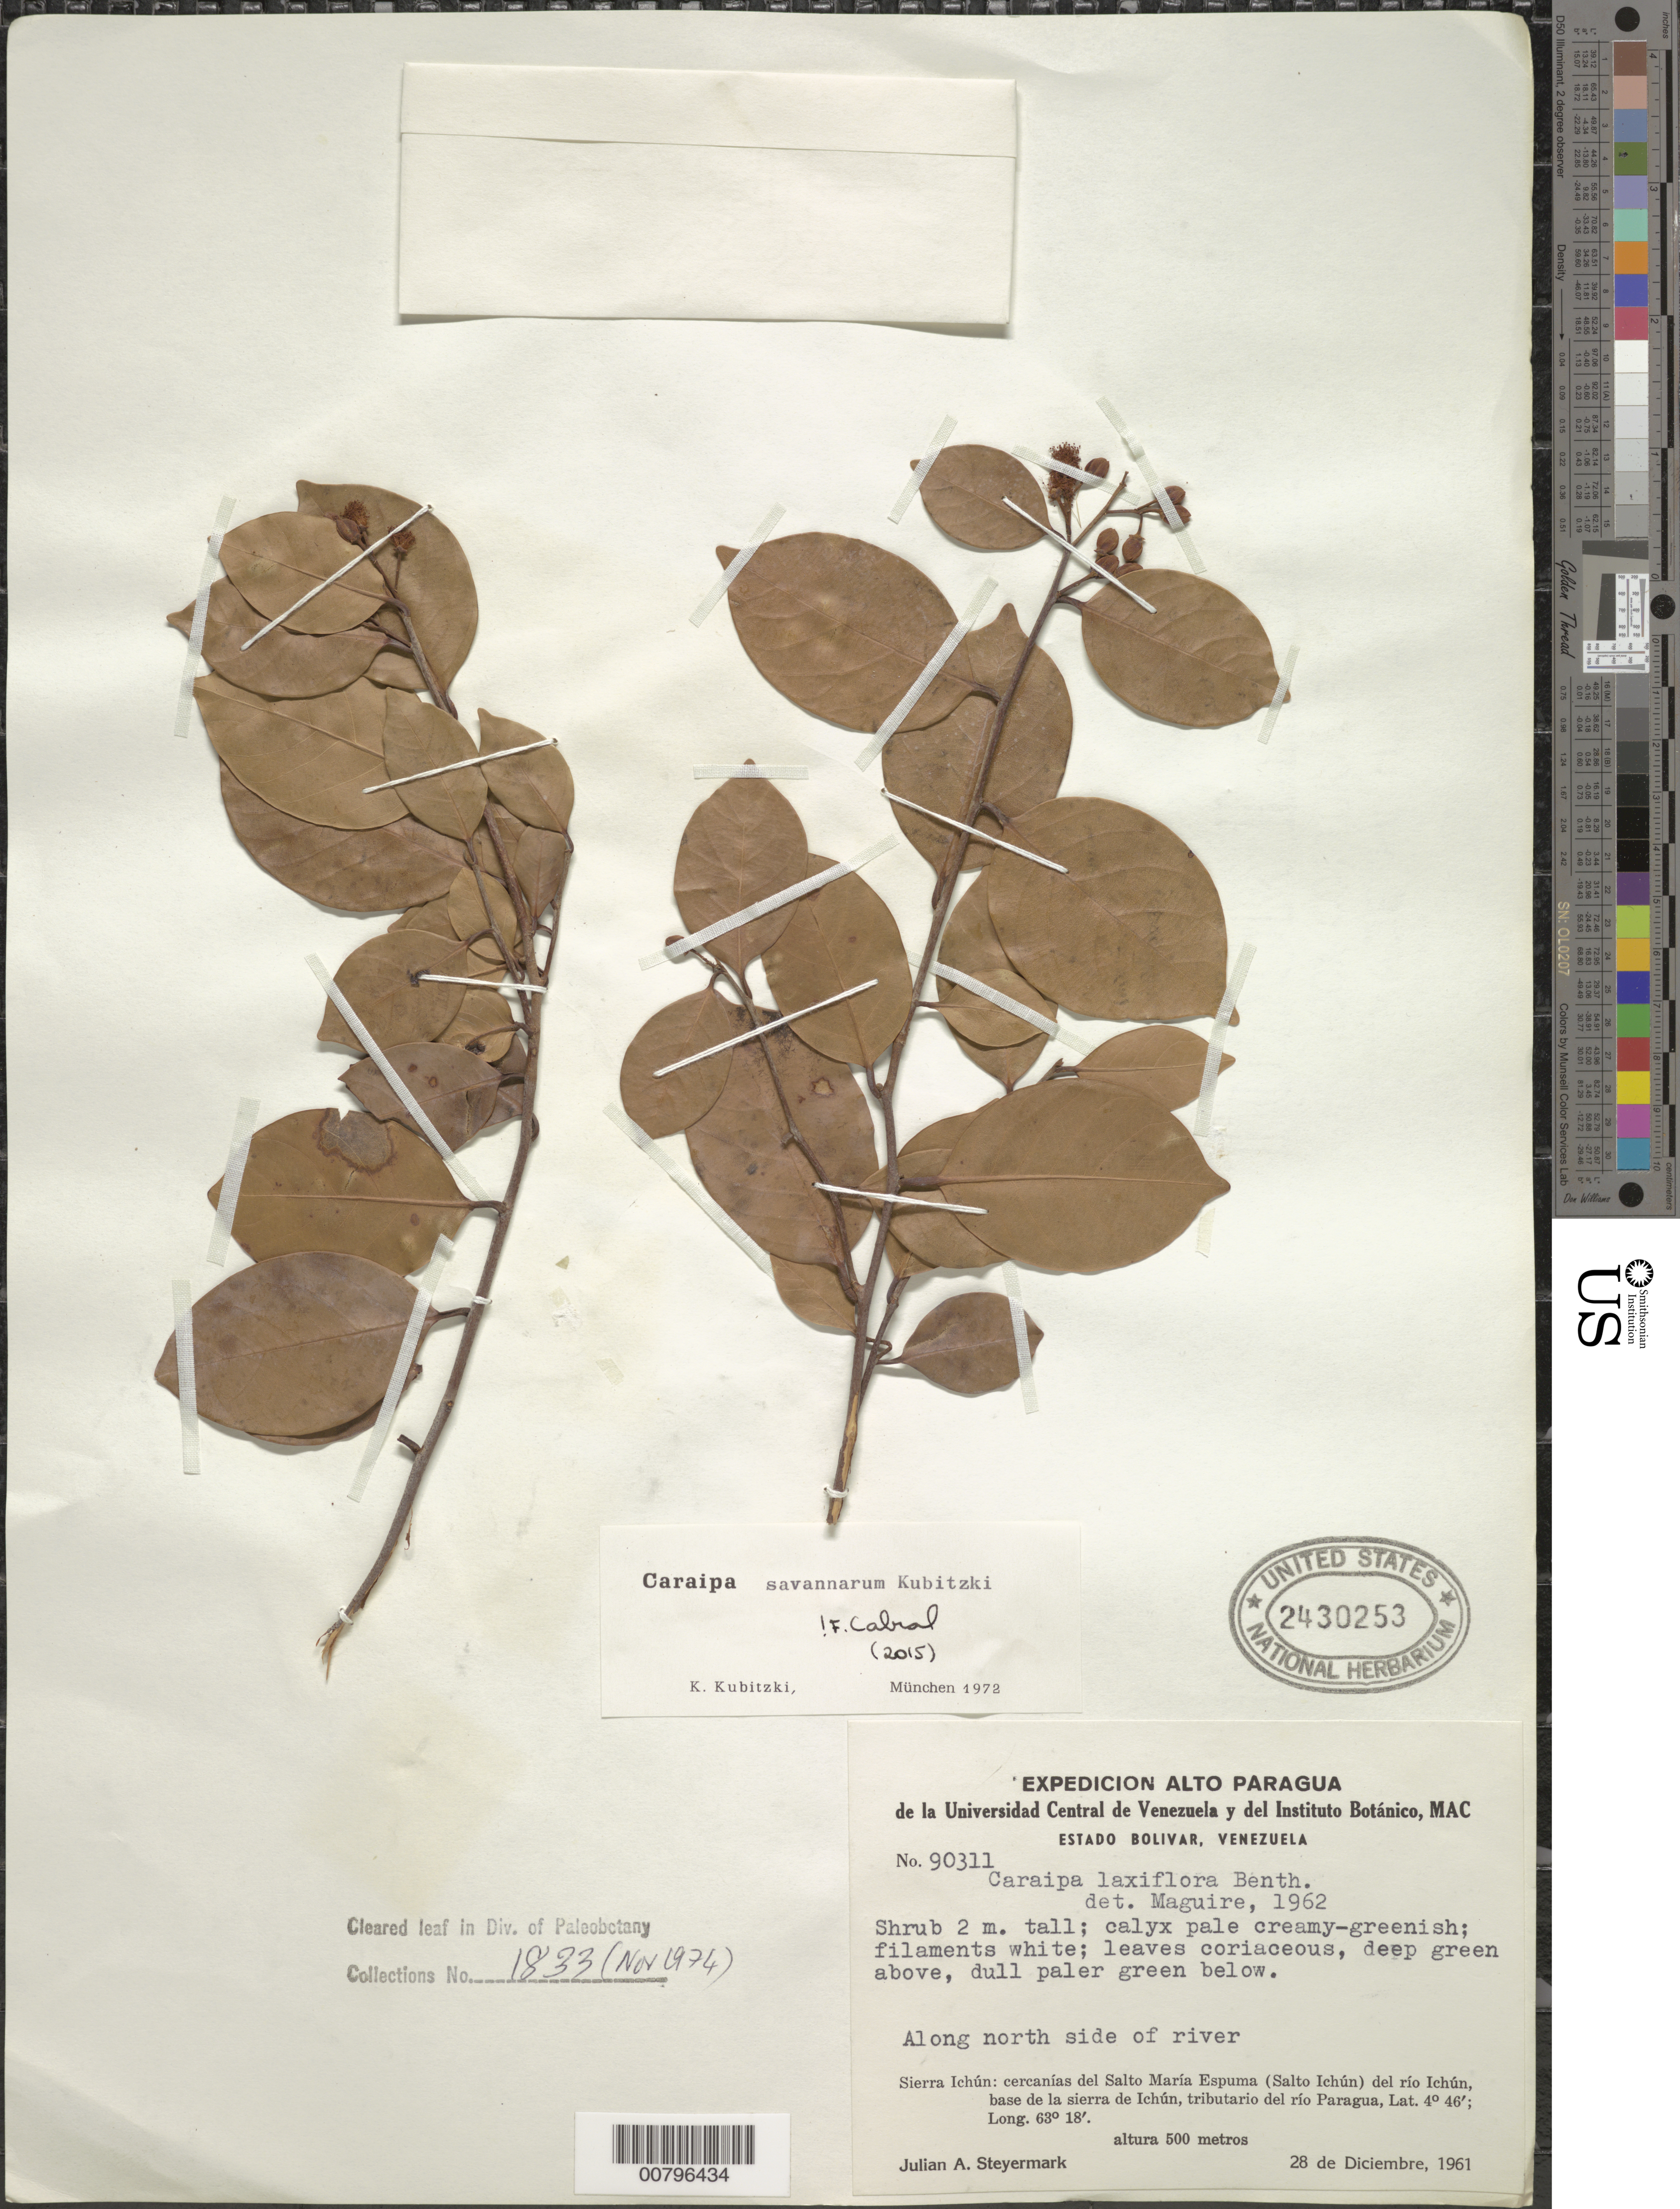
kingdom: Plantae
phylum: Tracheophyta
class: Magnoliopsida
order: Malpighiales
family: Calophyllaceae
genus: Caraipa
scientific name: Caraipa savannarum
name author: Kubitzki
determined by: (M) Universitat Munchen, Institut fur Systematische Botanik (GERMANY)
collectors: J. Steyermark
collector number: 90311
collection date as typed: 28-Dec-61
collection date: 1961-12-28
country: Venezuela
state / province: Bolívar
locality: Sierra Ichún, Salto María Espuma (Salto Ichún) del Río Ichún (tributary of río Paragua), base de la sierra de Ichún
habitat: Along north side of river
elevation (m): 500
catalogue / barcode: US 2430253